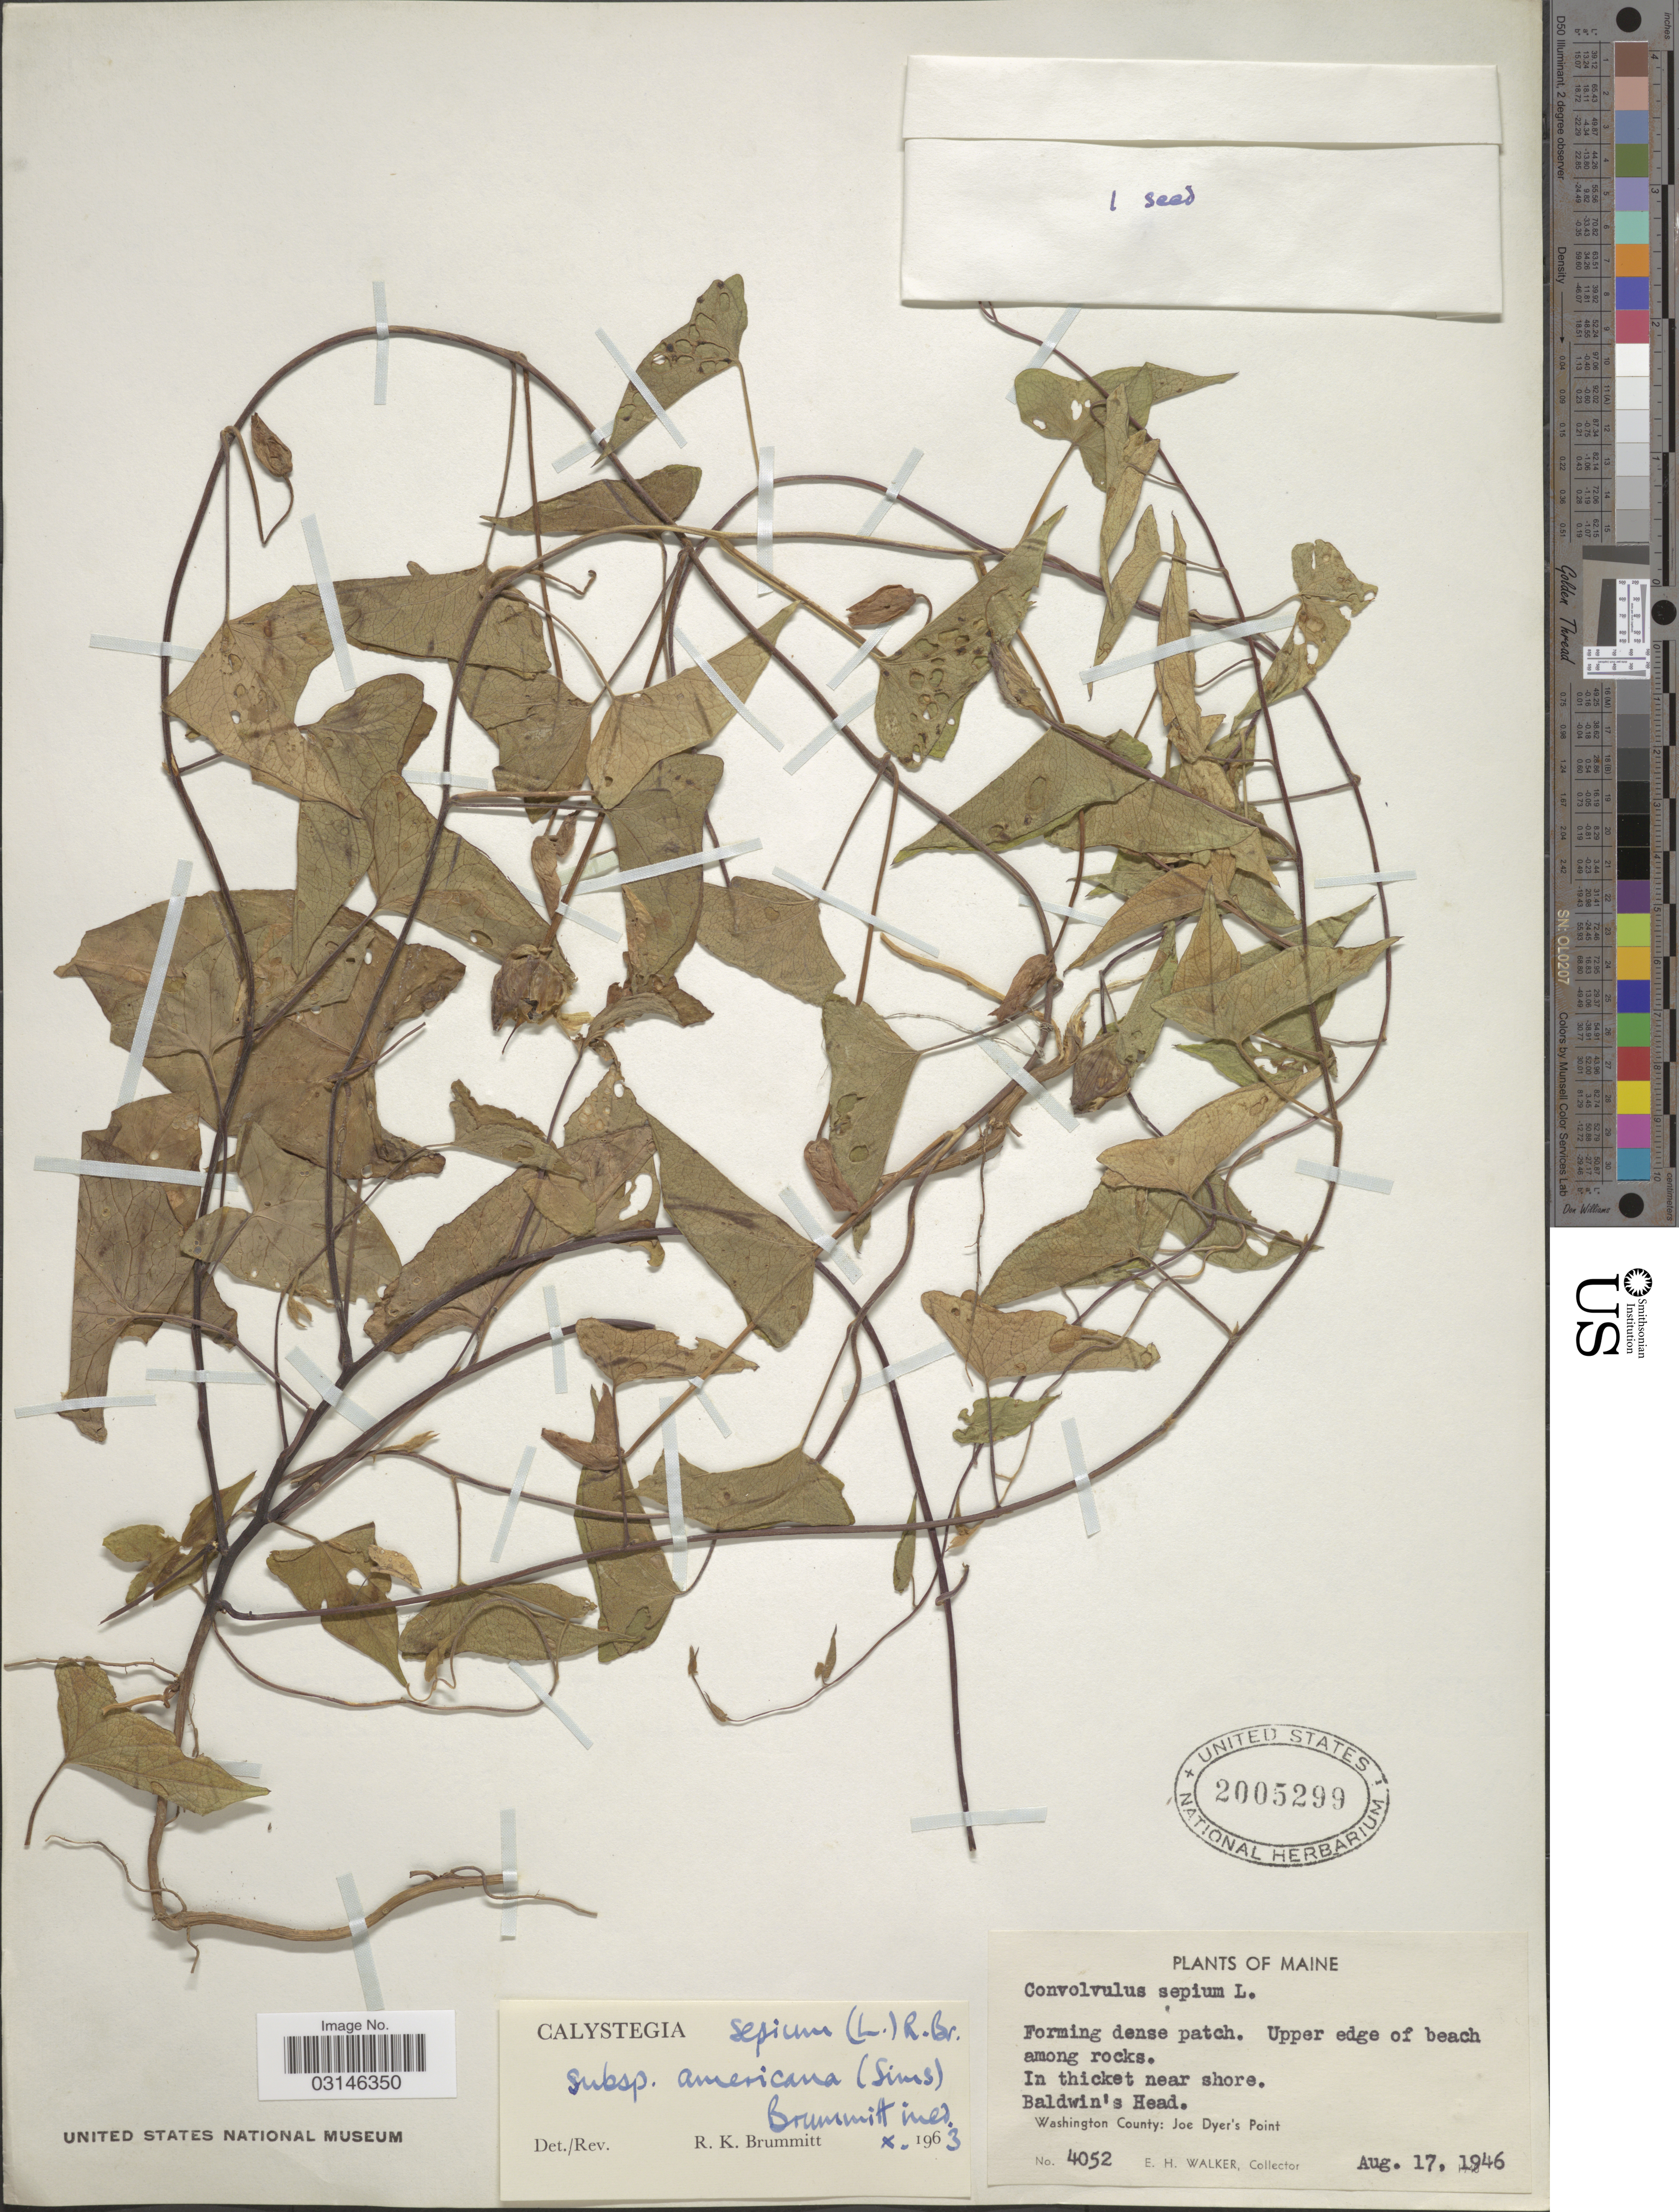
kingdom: Plantae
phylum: Tracheophyta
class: Magnoliopsida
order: Solanales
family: Convolvulaceae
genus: Calystegia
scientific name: Calystegia sepium subsp. americana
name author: (Sims) Brummitt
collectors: E. H. Walker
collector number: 4052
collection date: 1946-08-17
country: United States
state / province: Maine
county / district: Washington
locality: In thicket near shore, Baldwin's Head, Washington County: Joe Dyer's Point.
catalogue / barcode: US 2005299